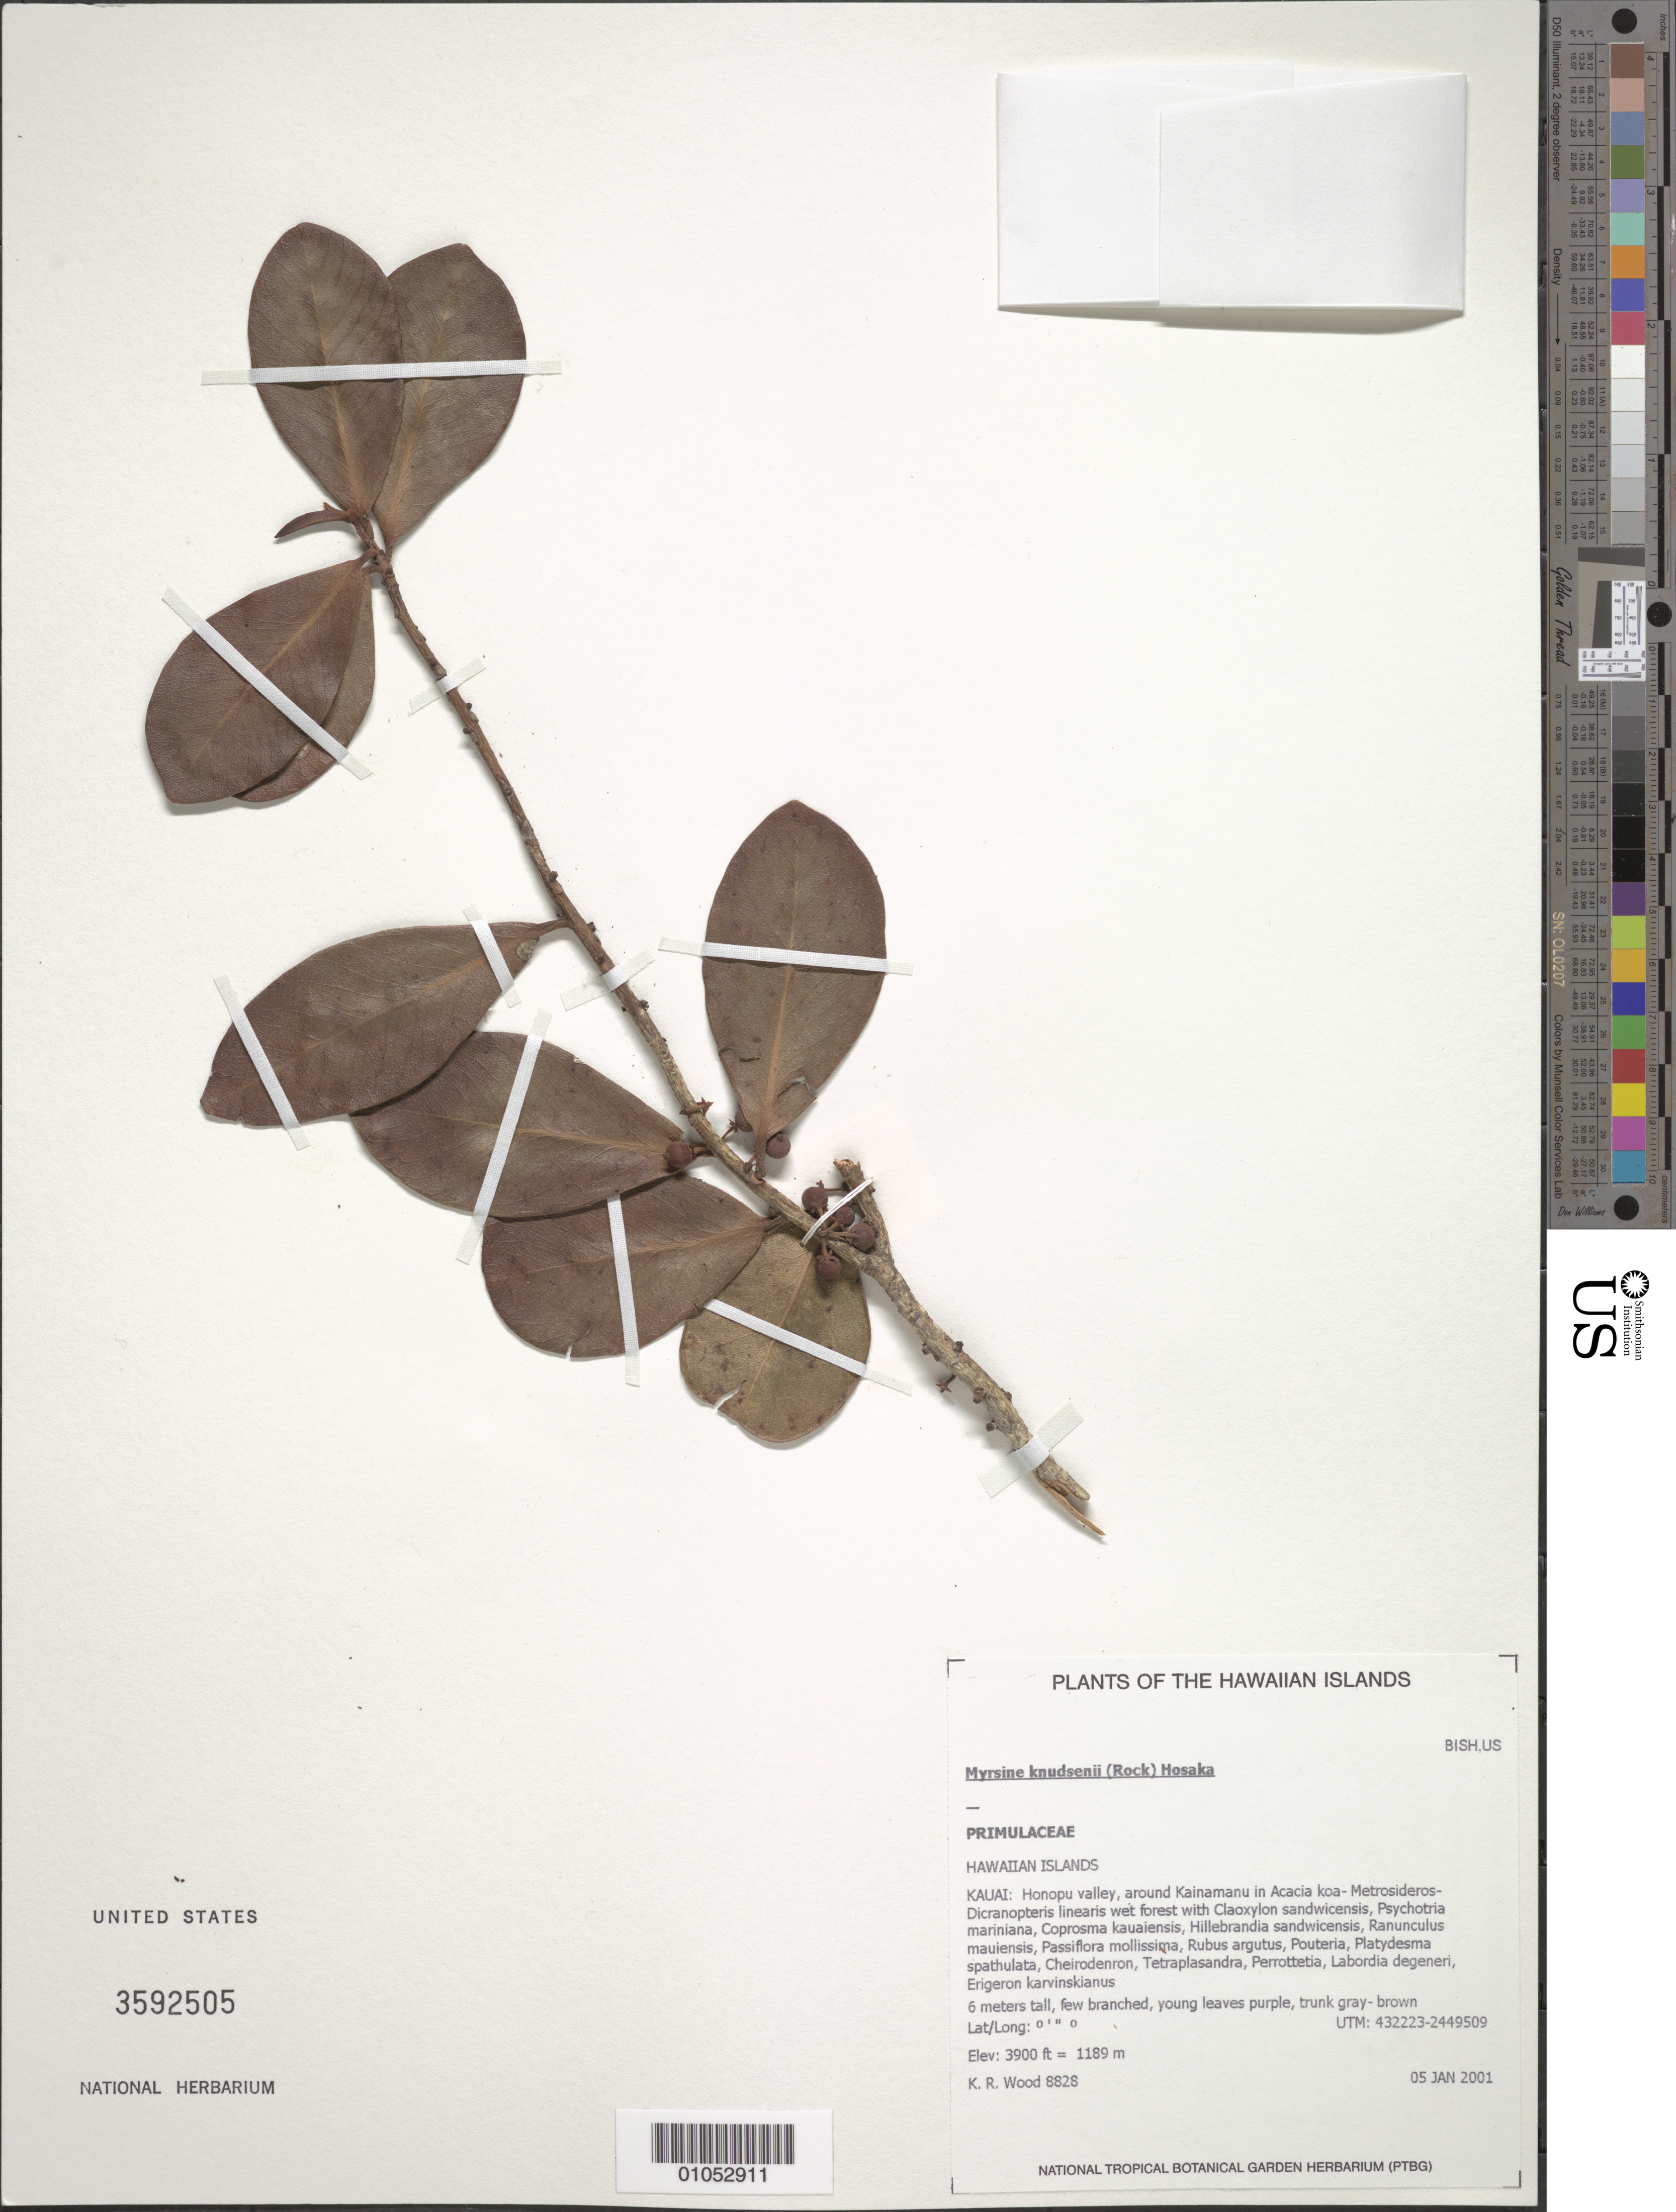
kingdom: Plantae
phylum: Tracheophyta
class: Magnoliopsida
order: Ericales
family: Primulaceae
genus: Myrsine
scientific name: Myrsine knudsenii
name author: (Rock) Hosaka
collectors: K. R. Wood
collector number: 8828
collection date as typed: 5 Jan 2001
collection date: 2001-01-05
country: United States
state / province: Hawaii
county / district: Kaui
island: Kaua'i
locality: Honopu valley, around Kainamanu.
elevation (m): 1189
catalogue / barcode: US 3582505